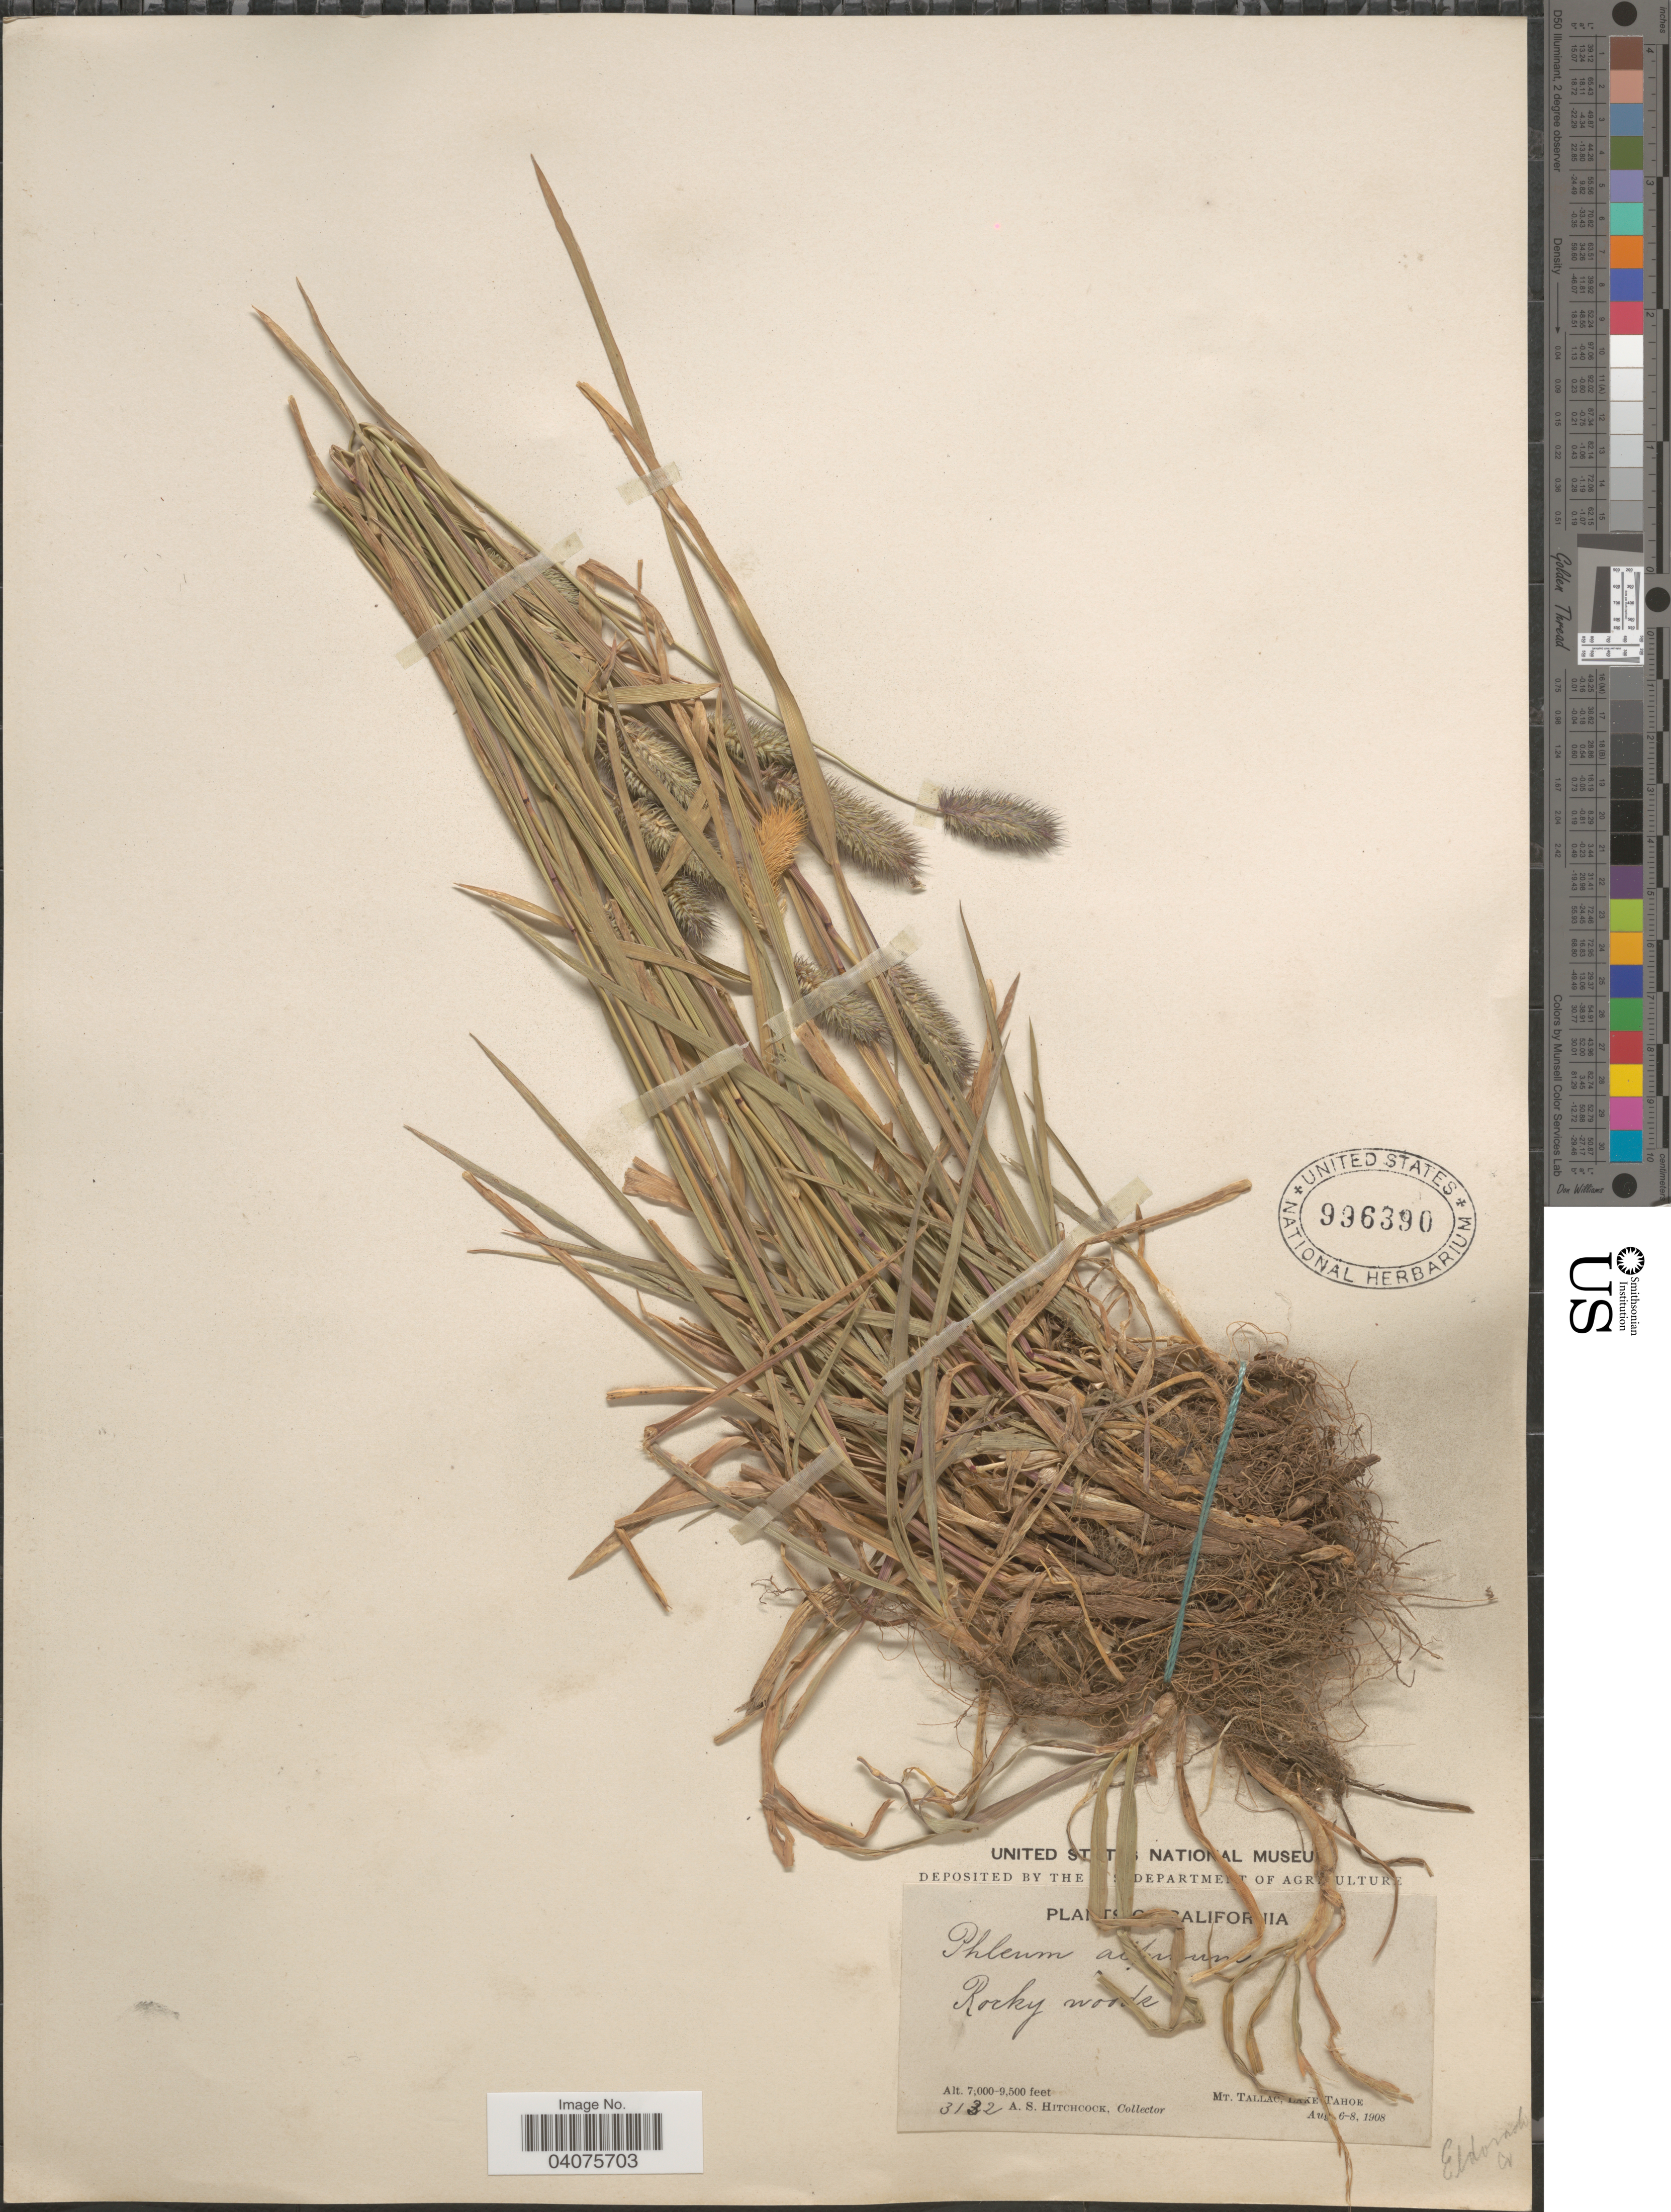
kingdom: Plantae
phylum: Tracheophyta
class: Liliopsida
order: Poales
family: Poaceae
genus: Phleum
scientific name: Phleum alpinum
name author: L.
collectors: A. S. Hitchcock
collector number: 3132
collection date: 1908-08-06/1908-08-08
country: United States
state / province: California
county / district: El Dorado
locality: Mt. Tallac, Lake Tahoe. Eldorado Co.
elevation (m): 2134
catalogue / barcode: US 996390